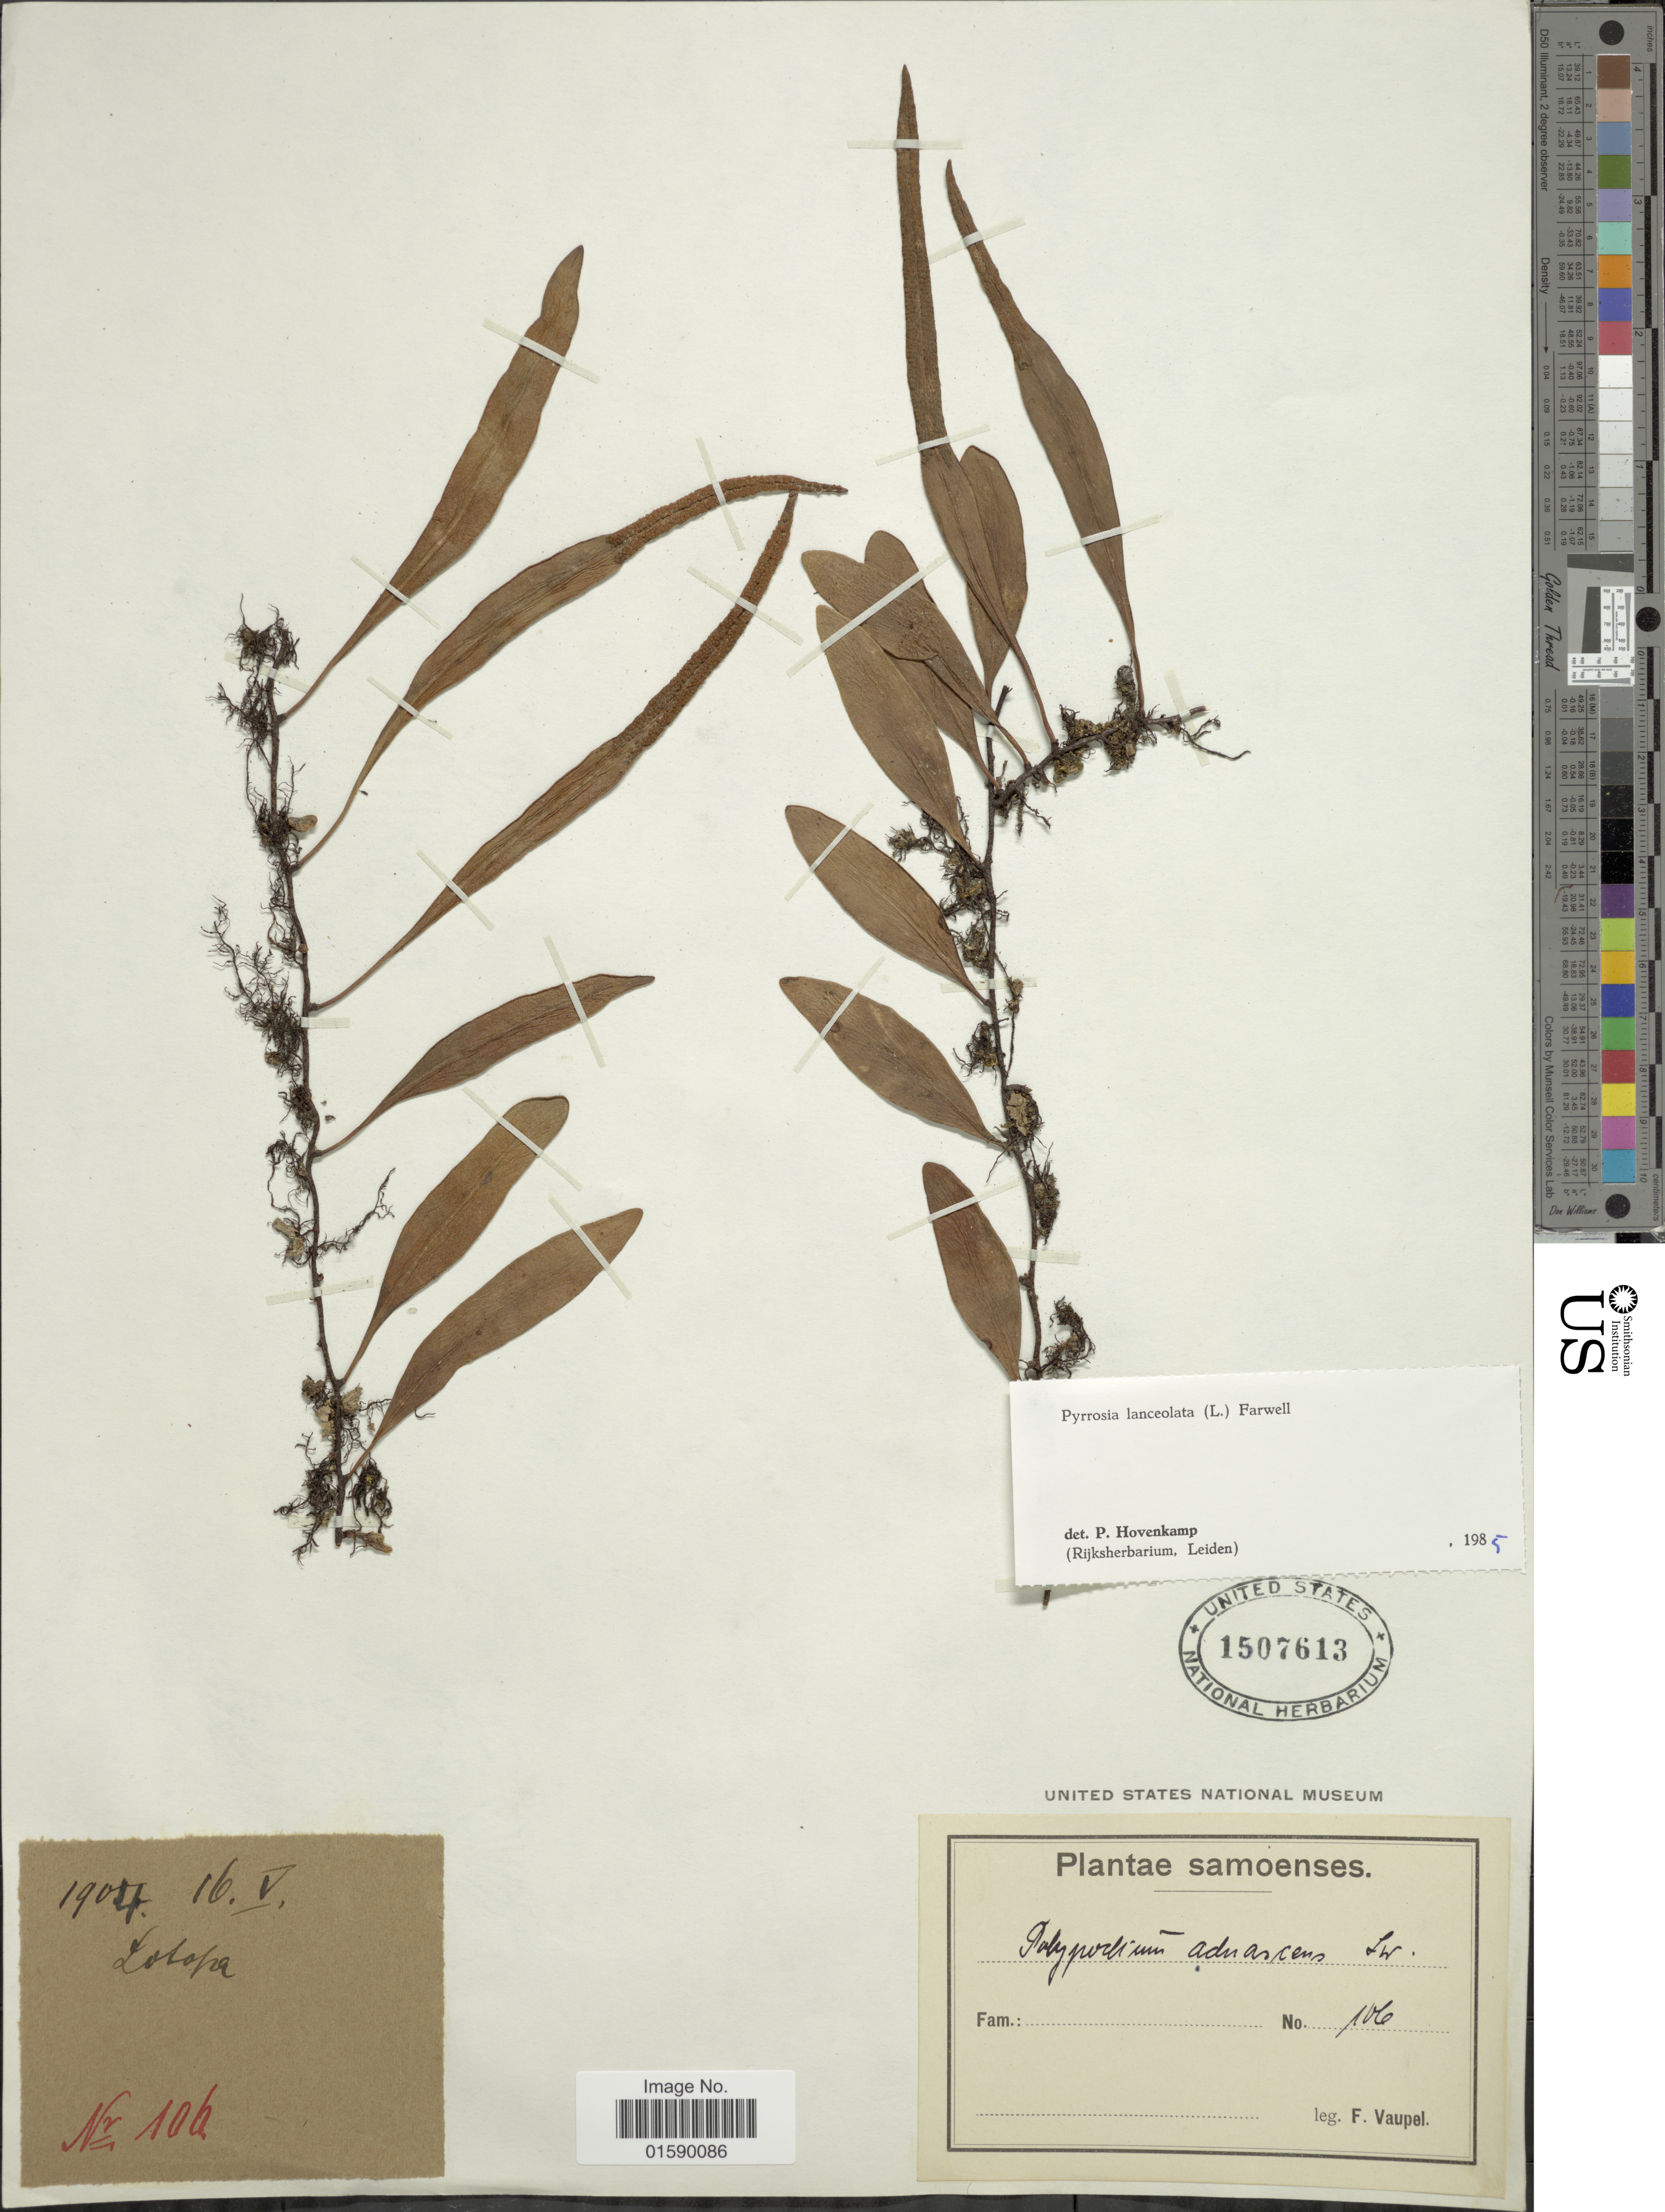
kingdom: Plantae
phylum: Tracheophyta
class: Polypodiopsida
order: Polypodiales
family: Polypodiaceae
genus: Pyrrosia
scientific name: Pyrrosia lanceolata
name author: (L.) Farw.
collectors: F. Vaupel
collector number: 106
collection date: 1904-05-16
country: Samoa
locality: Samoenses, Lalopa. [interpreted]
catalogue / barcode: US 1507613